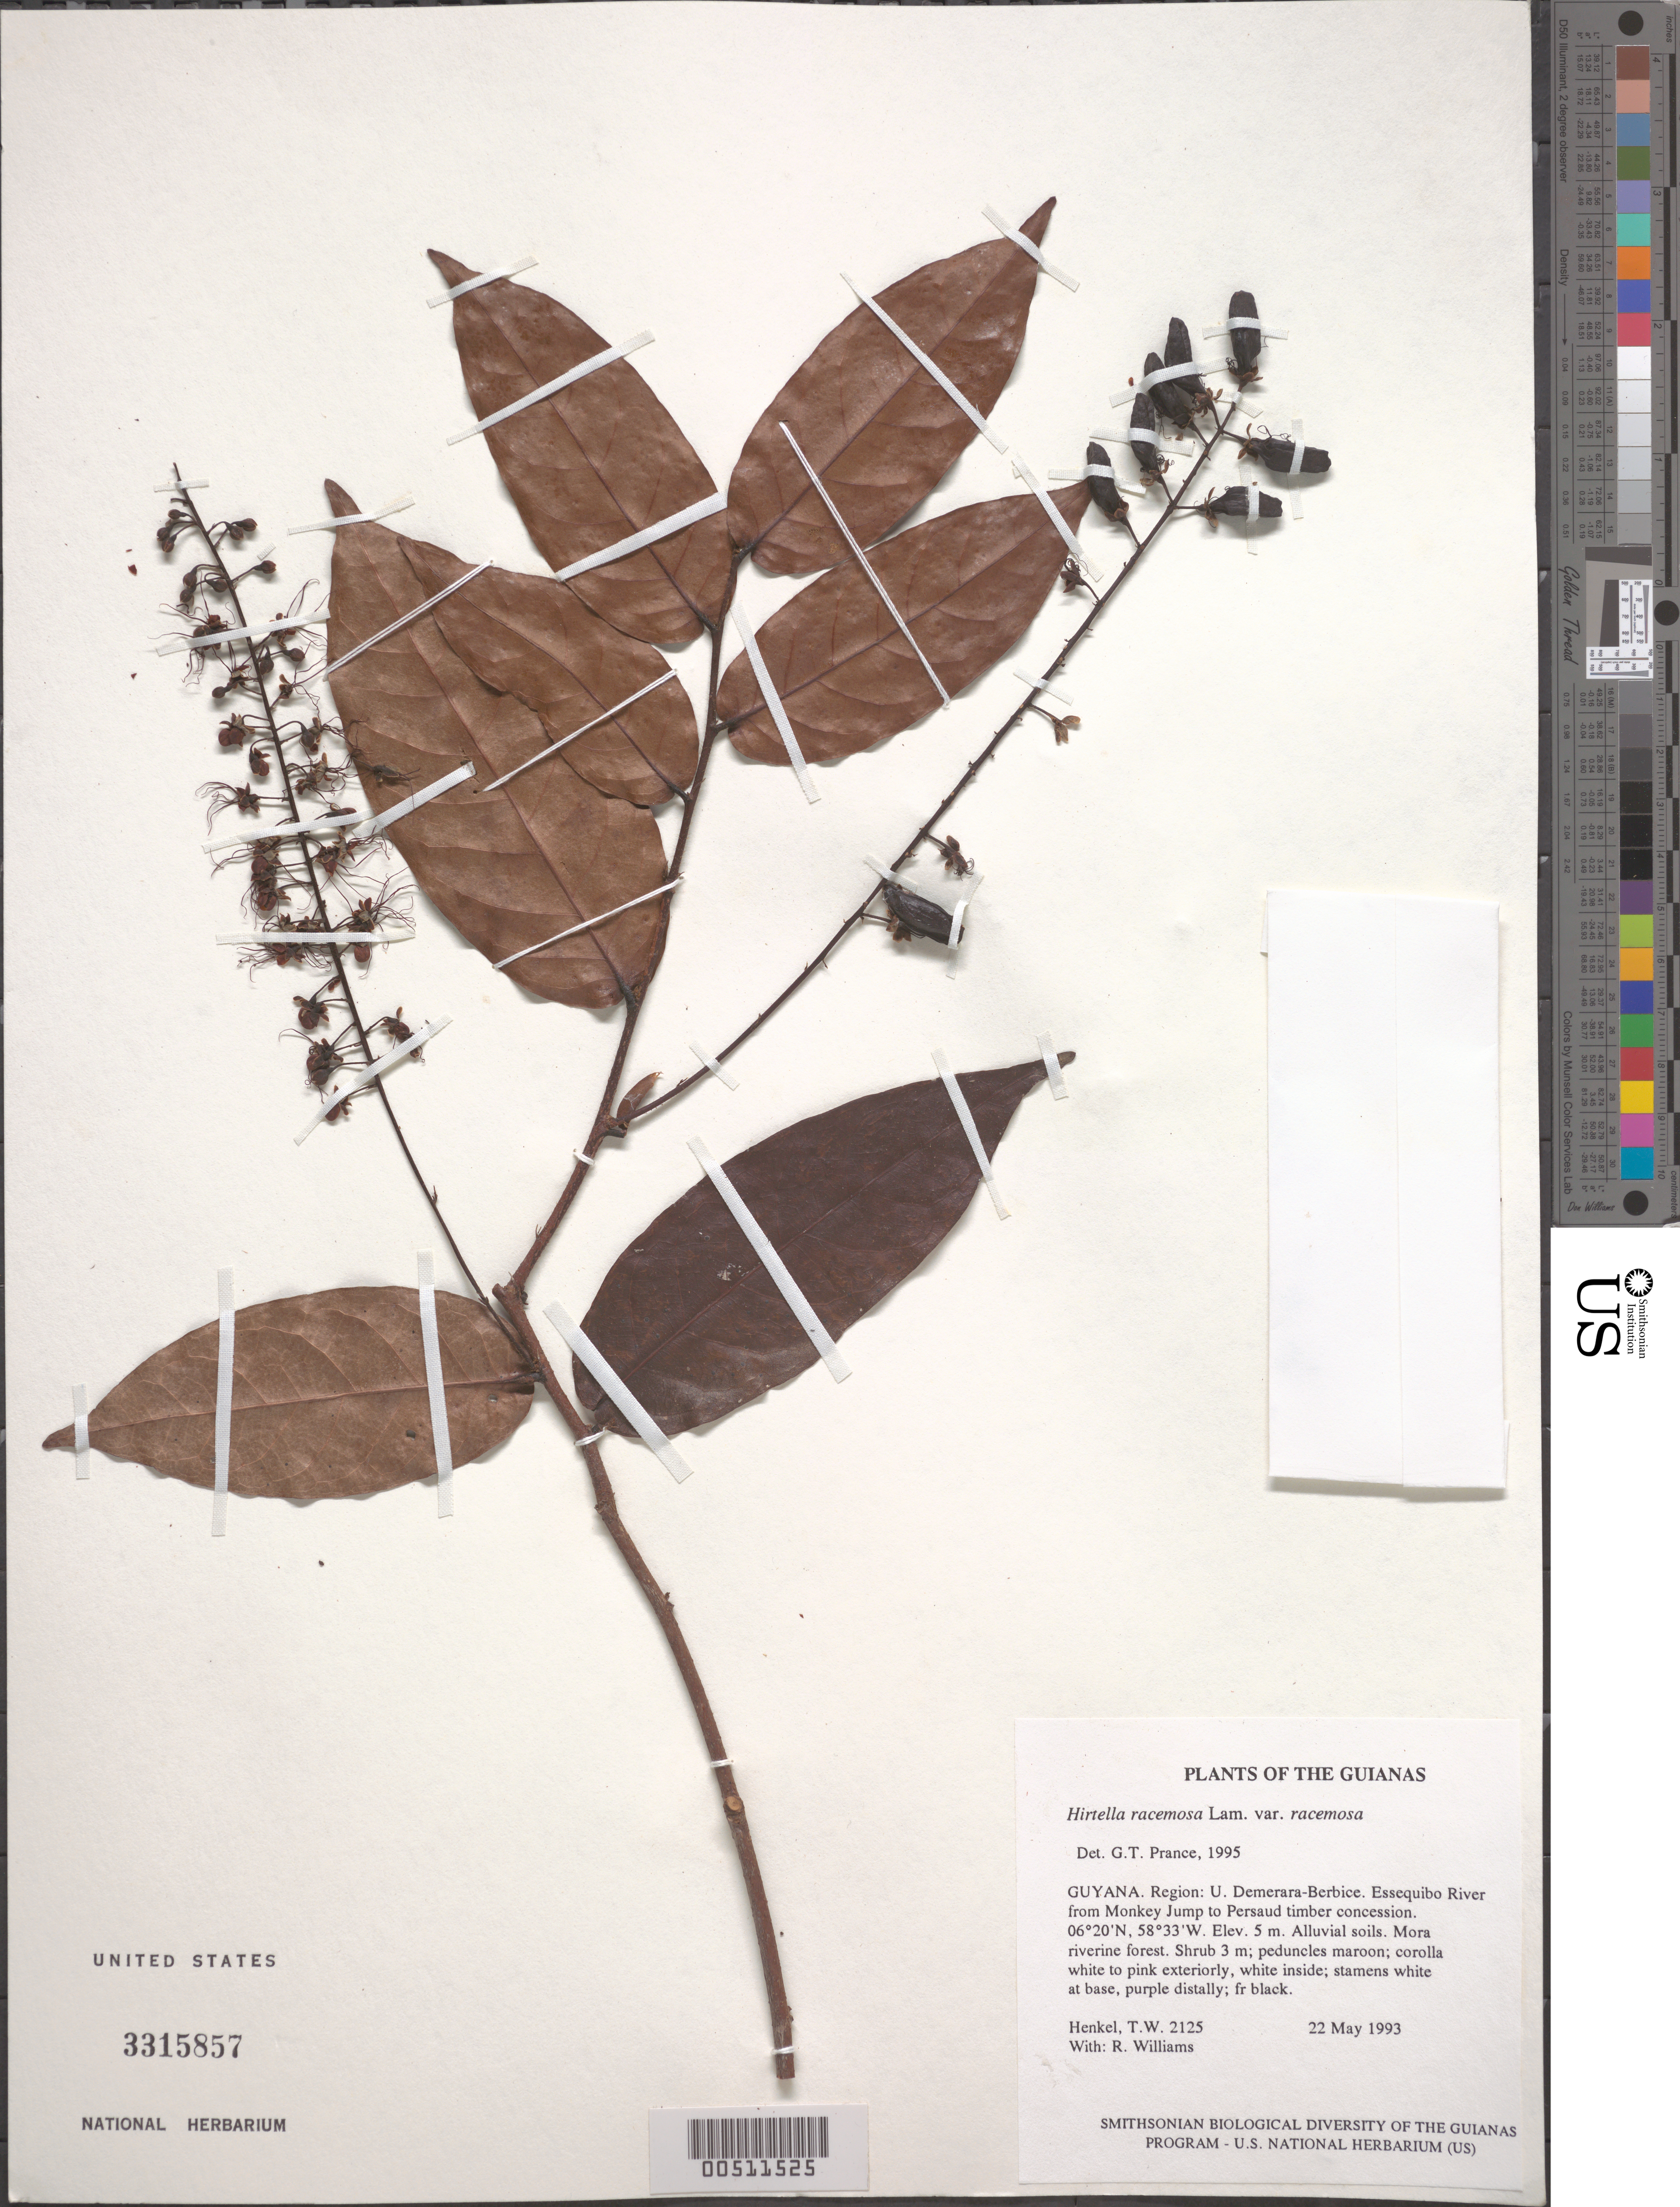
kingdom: Plantae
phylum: Tracheophyta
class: Magnoliopsida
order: Malpighiales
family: Chrysobalanaceae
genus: Hirtella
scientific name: Hirtella racemosa var. racemosa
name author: Lam.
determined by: Prance, G. T.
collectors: T. Henkel & R. Williams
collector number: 2125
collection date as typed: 22 May 1993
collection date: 1993-05-22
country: Guyana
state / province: U. Demerara-Berbice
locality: Essequibo River from Monkey Jump to Persaud timber concession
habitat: Alluvial soils. Mora riverine forest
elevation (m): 5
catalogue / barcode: US 3315857